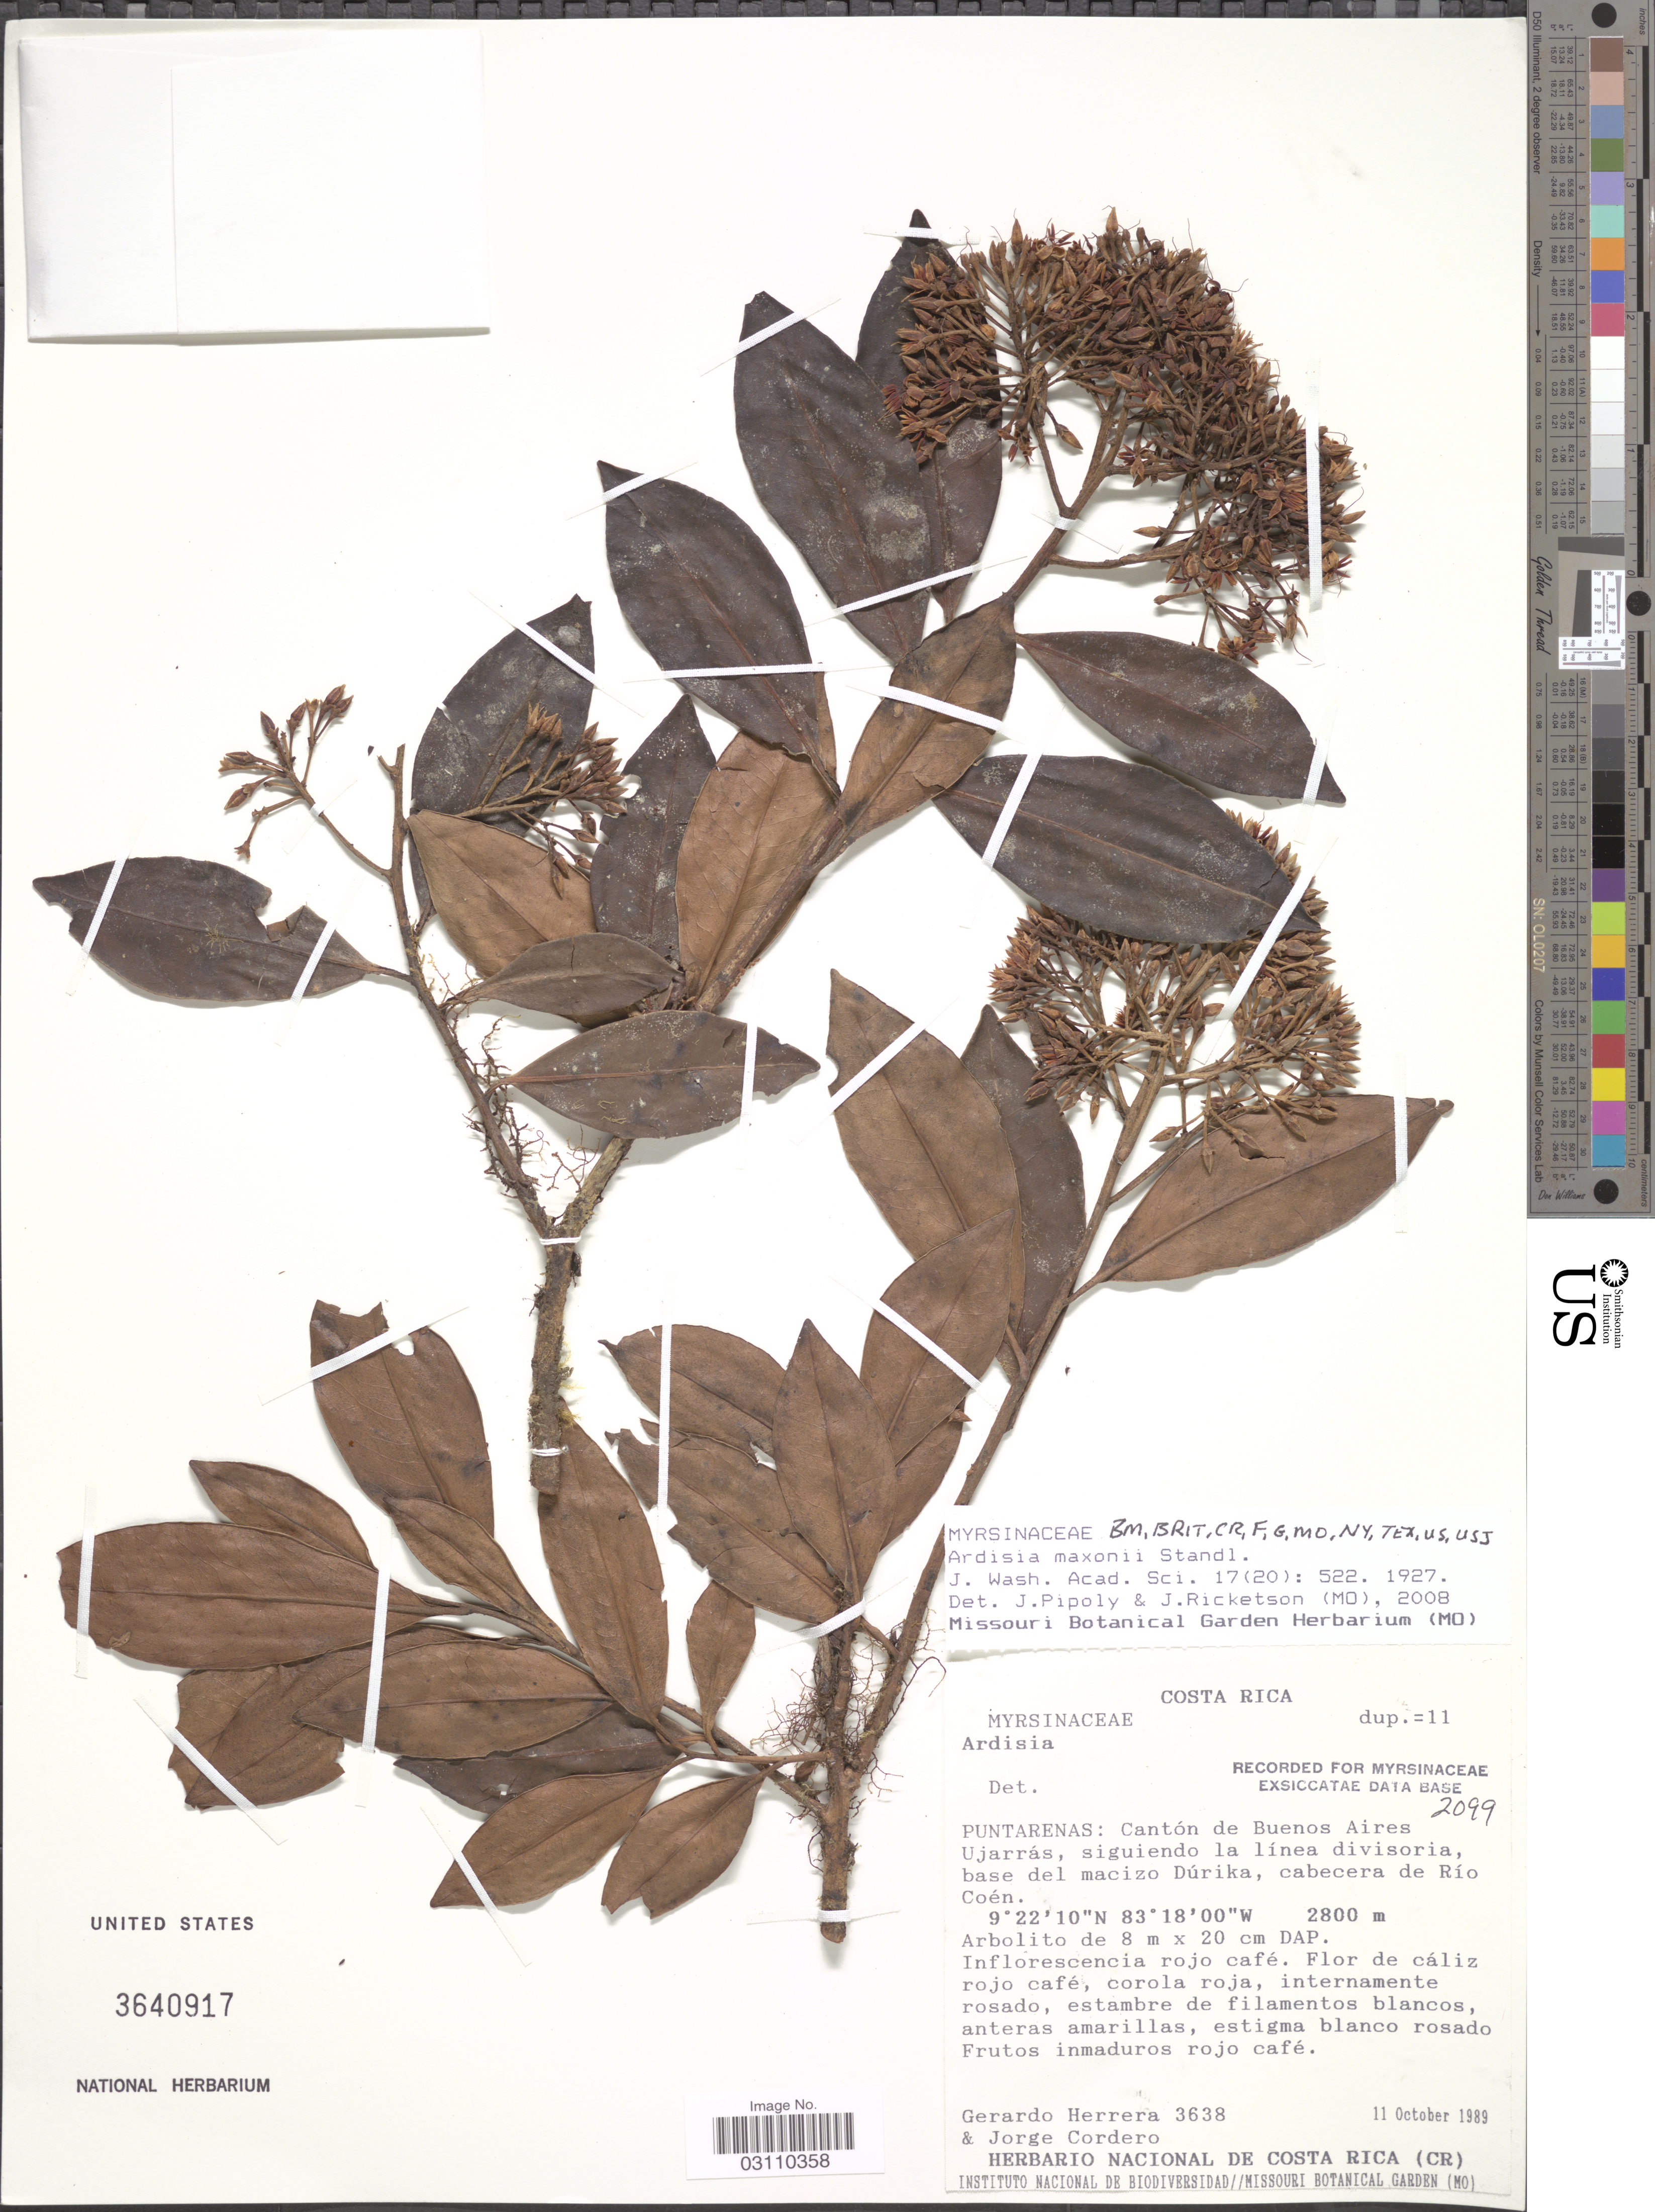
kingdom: Plantae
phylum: Tracheophyta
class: Magnoliopsida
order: Ericales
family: Primulaceae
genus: Ardisia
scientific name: Ardisia maxonii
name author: Standl.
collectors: G. Herrera & J. Cordero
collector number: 3638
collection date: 1989-10-11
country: Costa Rica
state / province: Puntarenas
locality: Cantón de Buenos Aires Ujarrás, siguiendo la línea divisoria, base del macizo Dúrika, cabecera de Río Coén.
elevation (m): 2800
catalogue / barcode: US 3640917